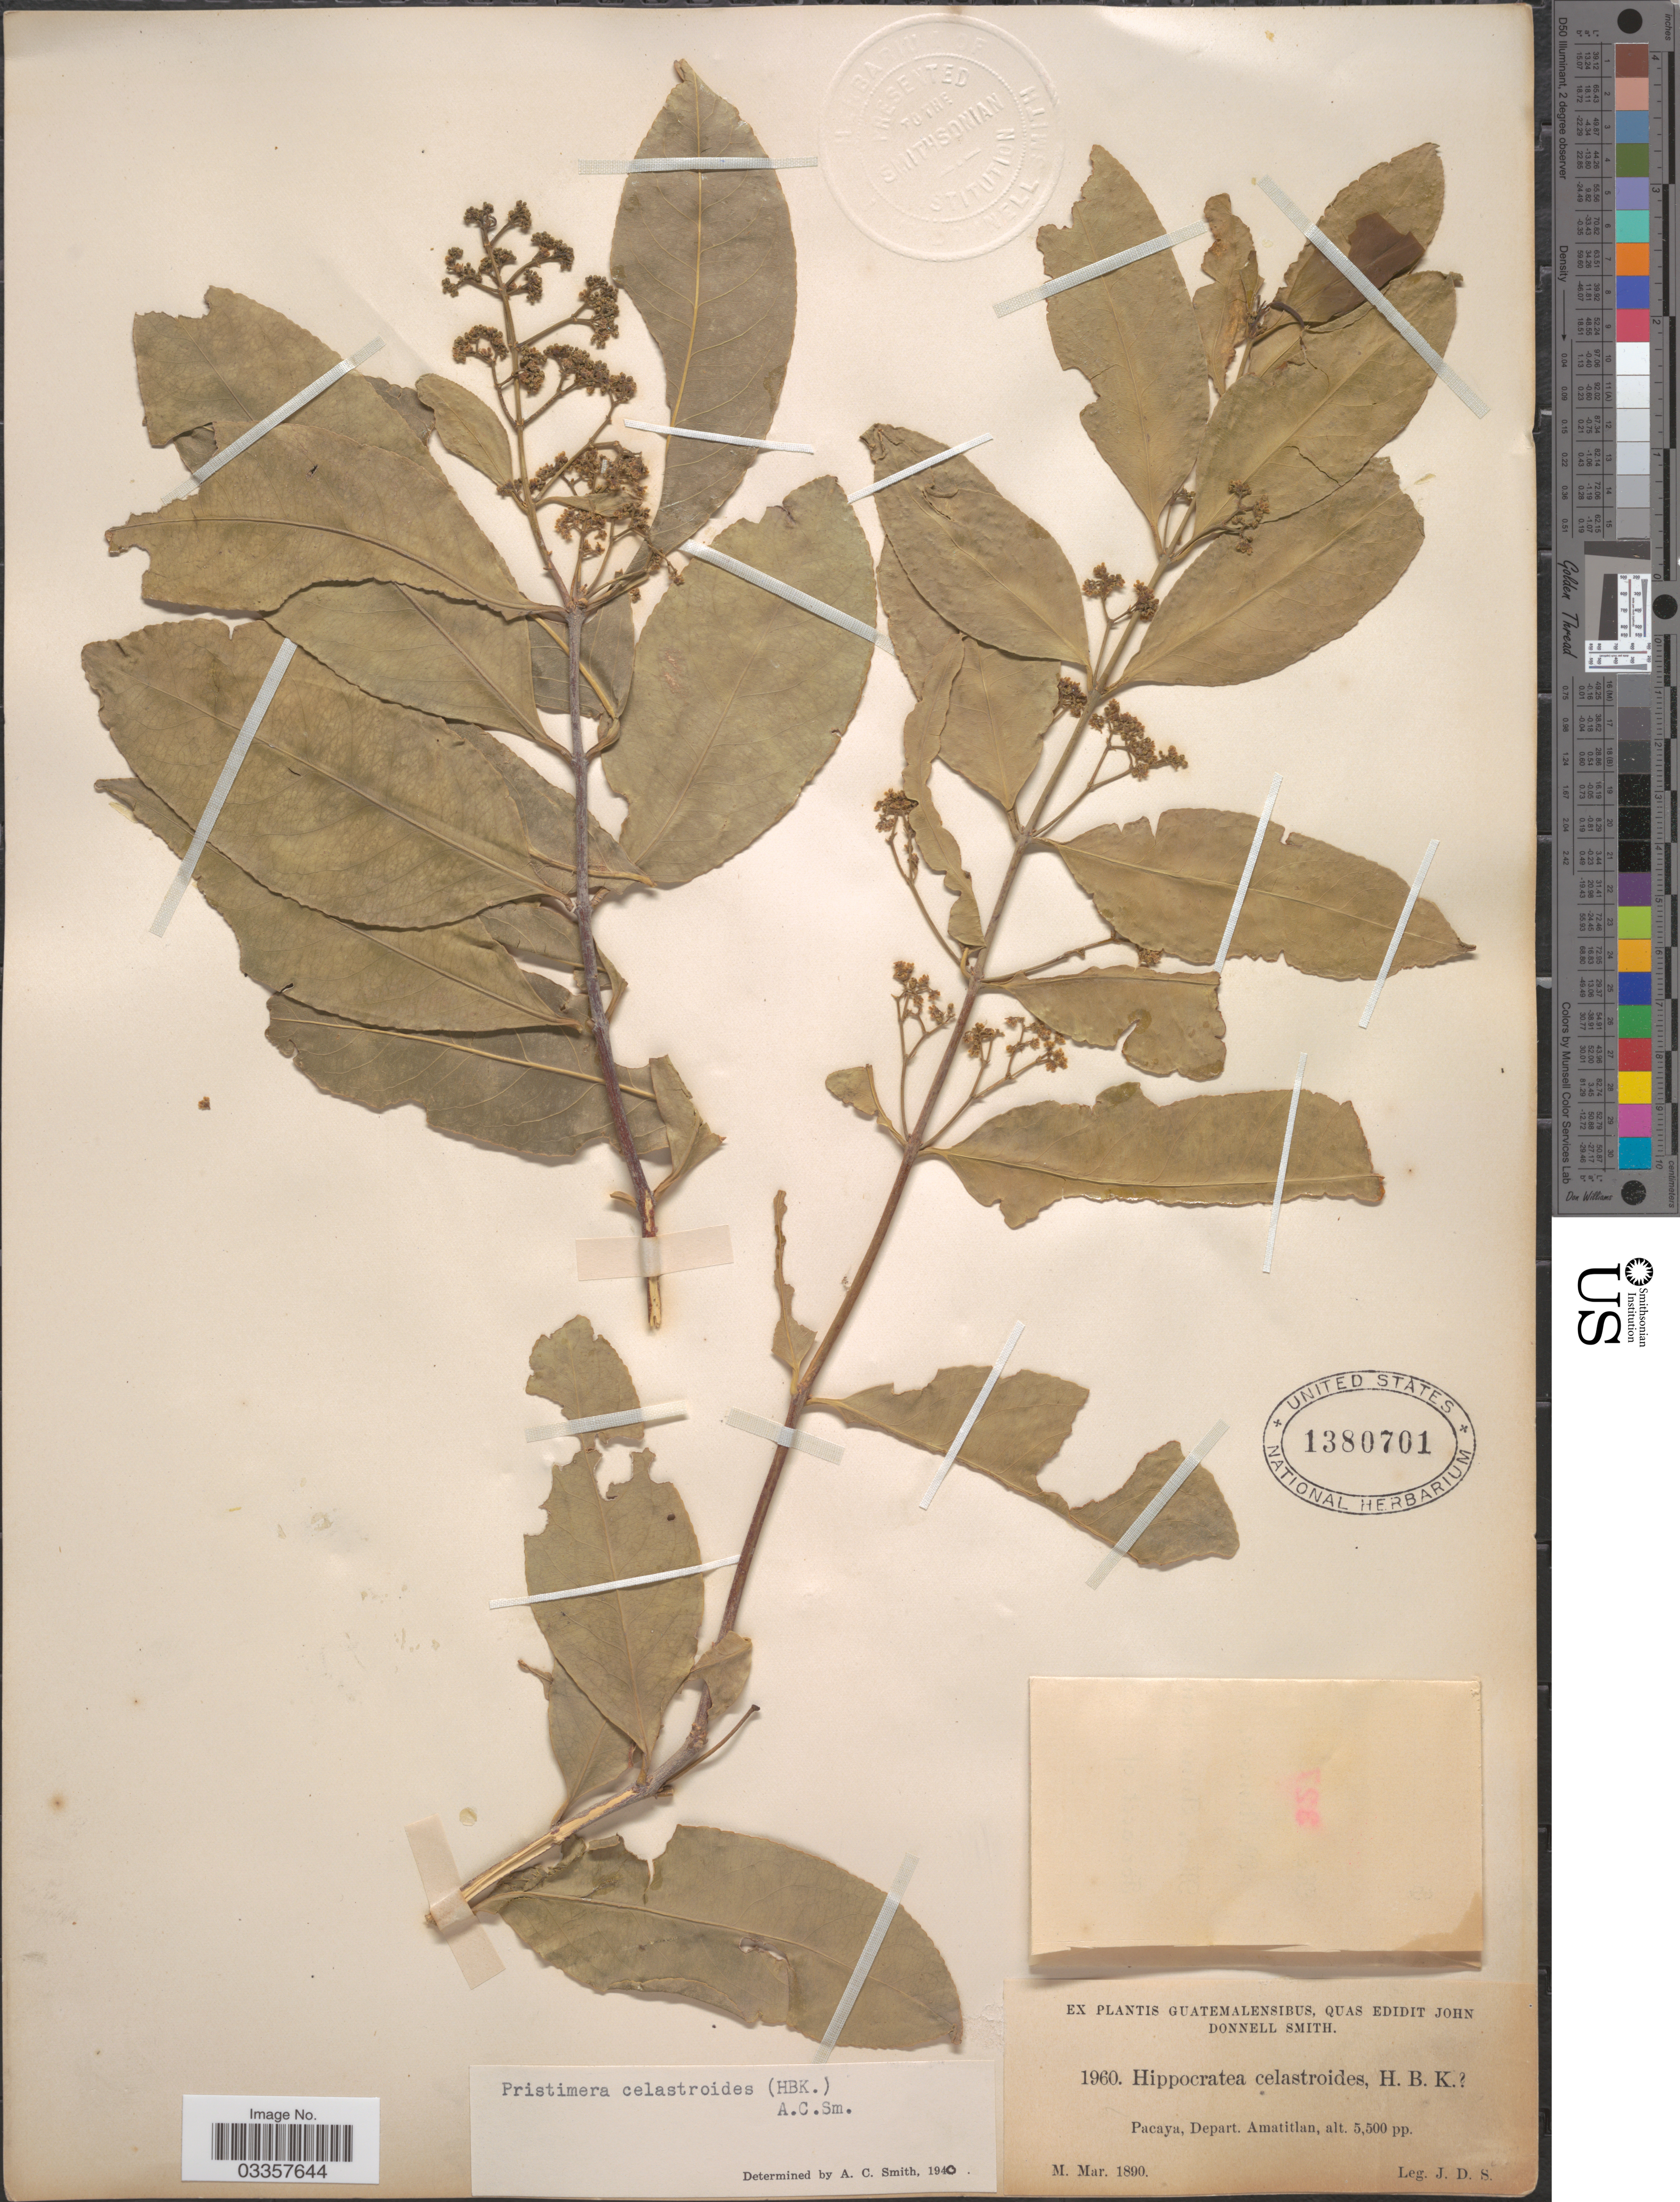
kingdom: Plantae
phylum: Tracheophyta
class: Magnoliopsida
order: Celastrales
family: Celastraceae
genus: Pristimera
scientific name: Pristimera celastroides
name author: (Kunth) A.C. Sm.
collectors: J. Donnell Smith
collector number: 1960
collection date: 1890-03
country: Guatemala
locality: Pacaya, Depart. Amatitlan.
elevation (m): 1524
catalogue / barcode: US 1380701